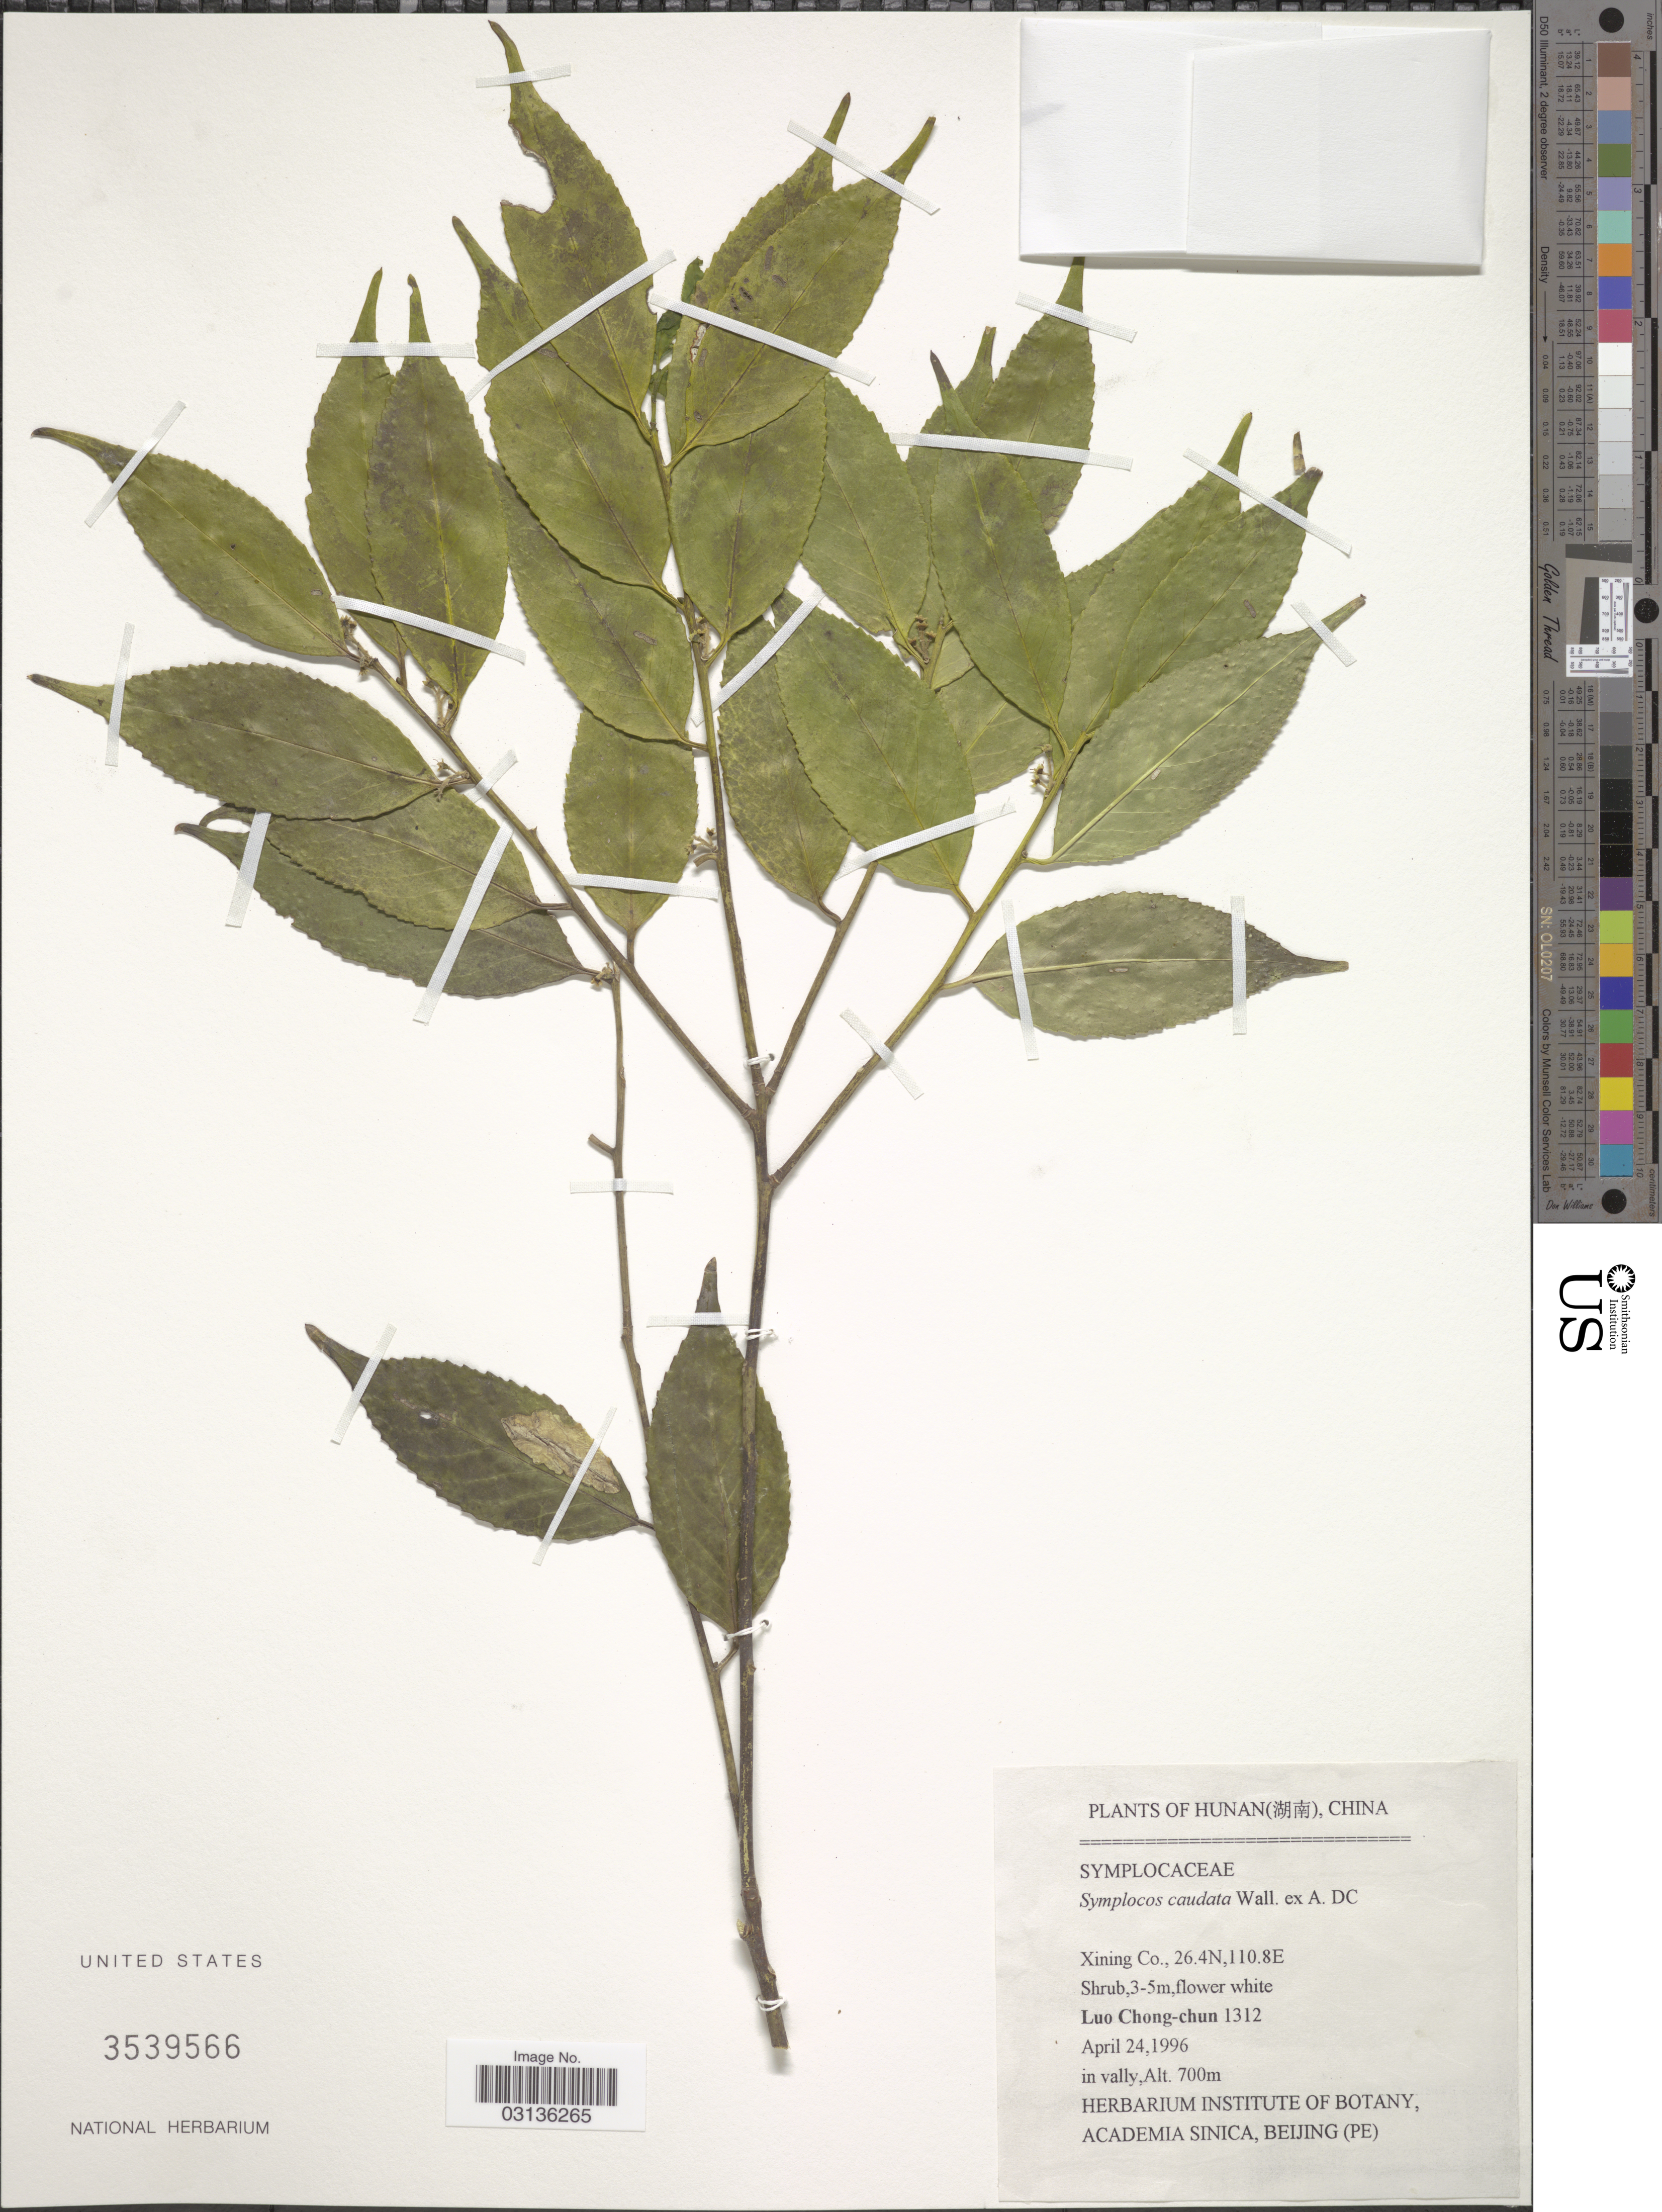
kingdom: Plantae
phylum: Tracheophyta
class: Magnoliopsida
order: Ericales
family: Symplocaceae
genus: Symplocos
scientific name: Symplocos caudata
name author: Wall. & A. DC.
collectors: L. Chong-Chun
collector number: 1312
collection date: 1996-04-24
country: China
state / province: Hunan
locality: Xining Co.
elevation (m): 700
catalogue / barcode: US 3539566